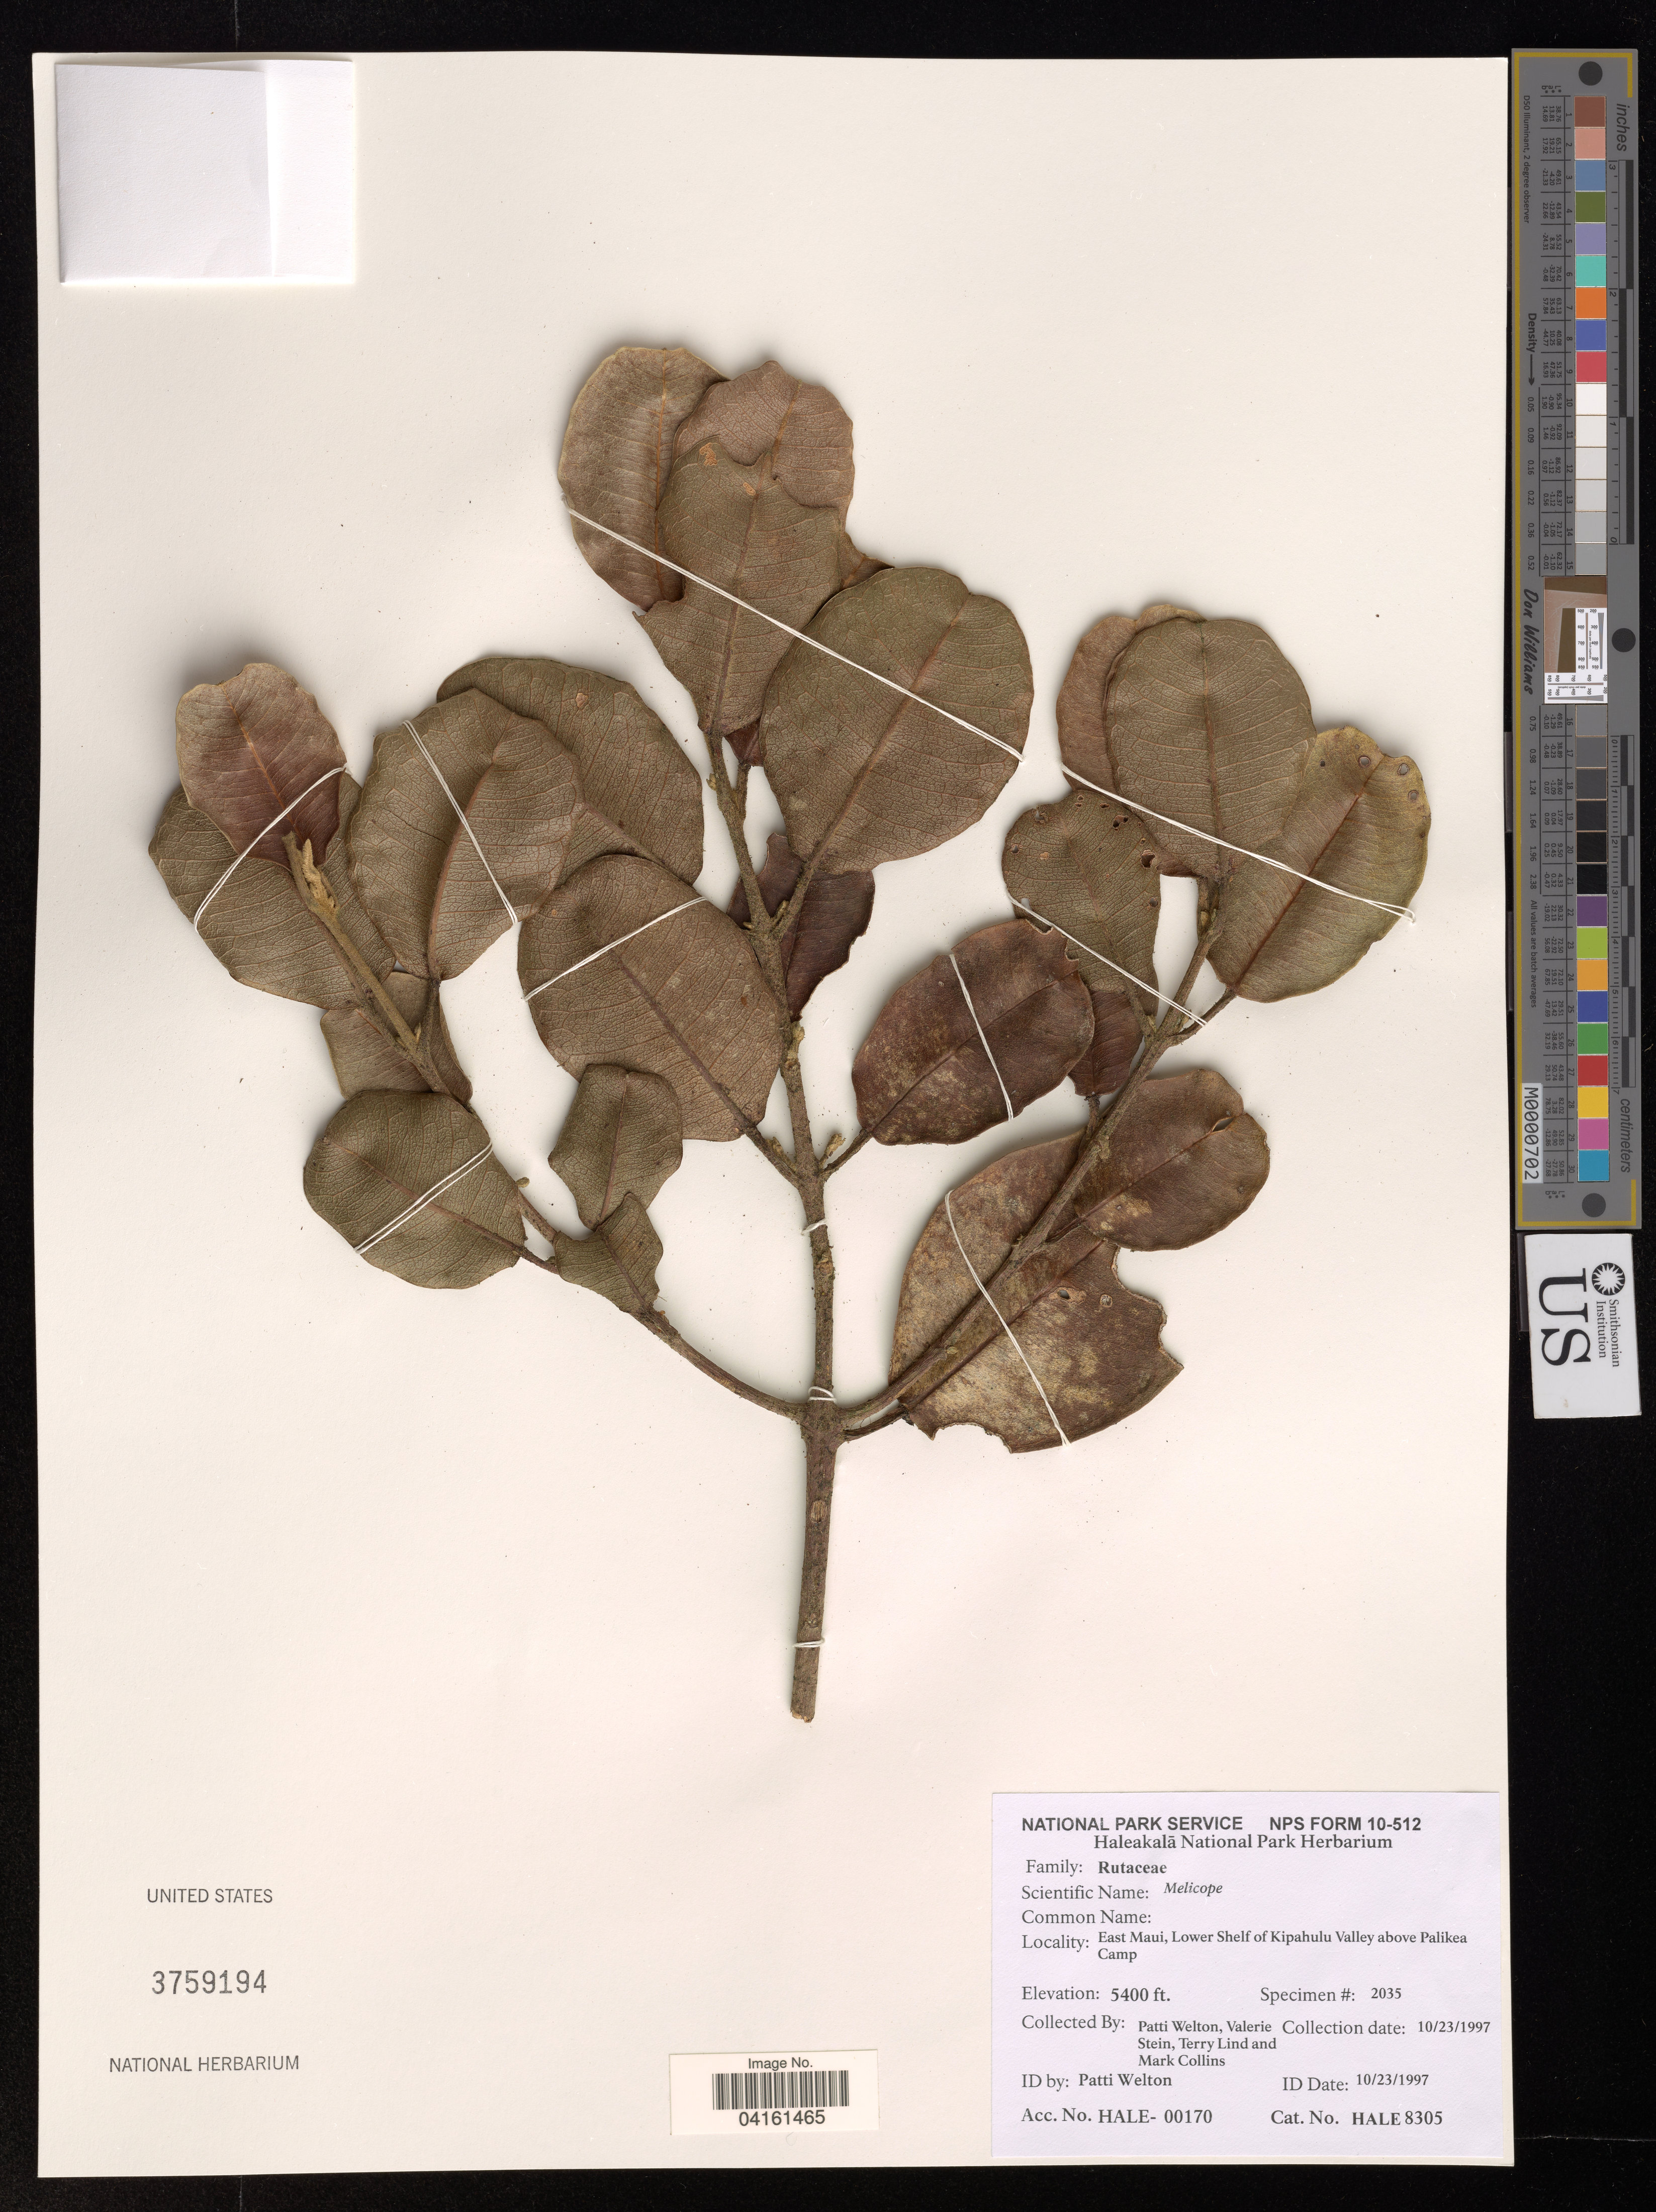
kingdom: Plantae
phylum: Tracheophyta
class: Magnoliopsida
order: Sapindales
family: Rutaceae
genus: Melicope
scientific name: Melicope sp.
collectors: P. Welton, V. Stein, L. Collins & M. Collins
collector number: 2035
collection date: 1997-10-23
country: United States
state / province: Hawaii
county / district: Maui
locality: East Maui, Lower Shelf of Kipahulu Valley above Palikea Camp.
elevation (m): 1646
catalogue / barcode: US 3759194